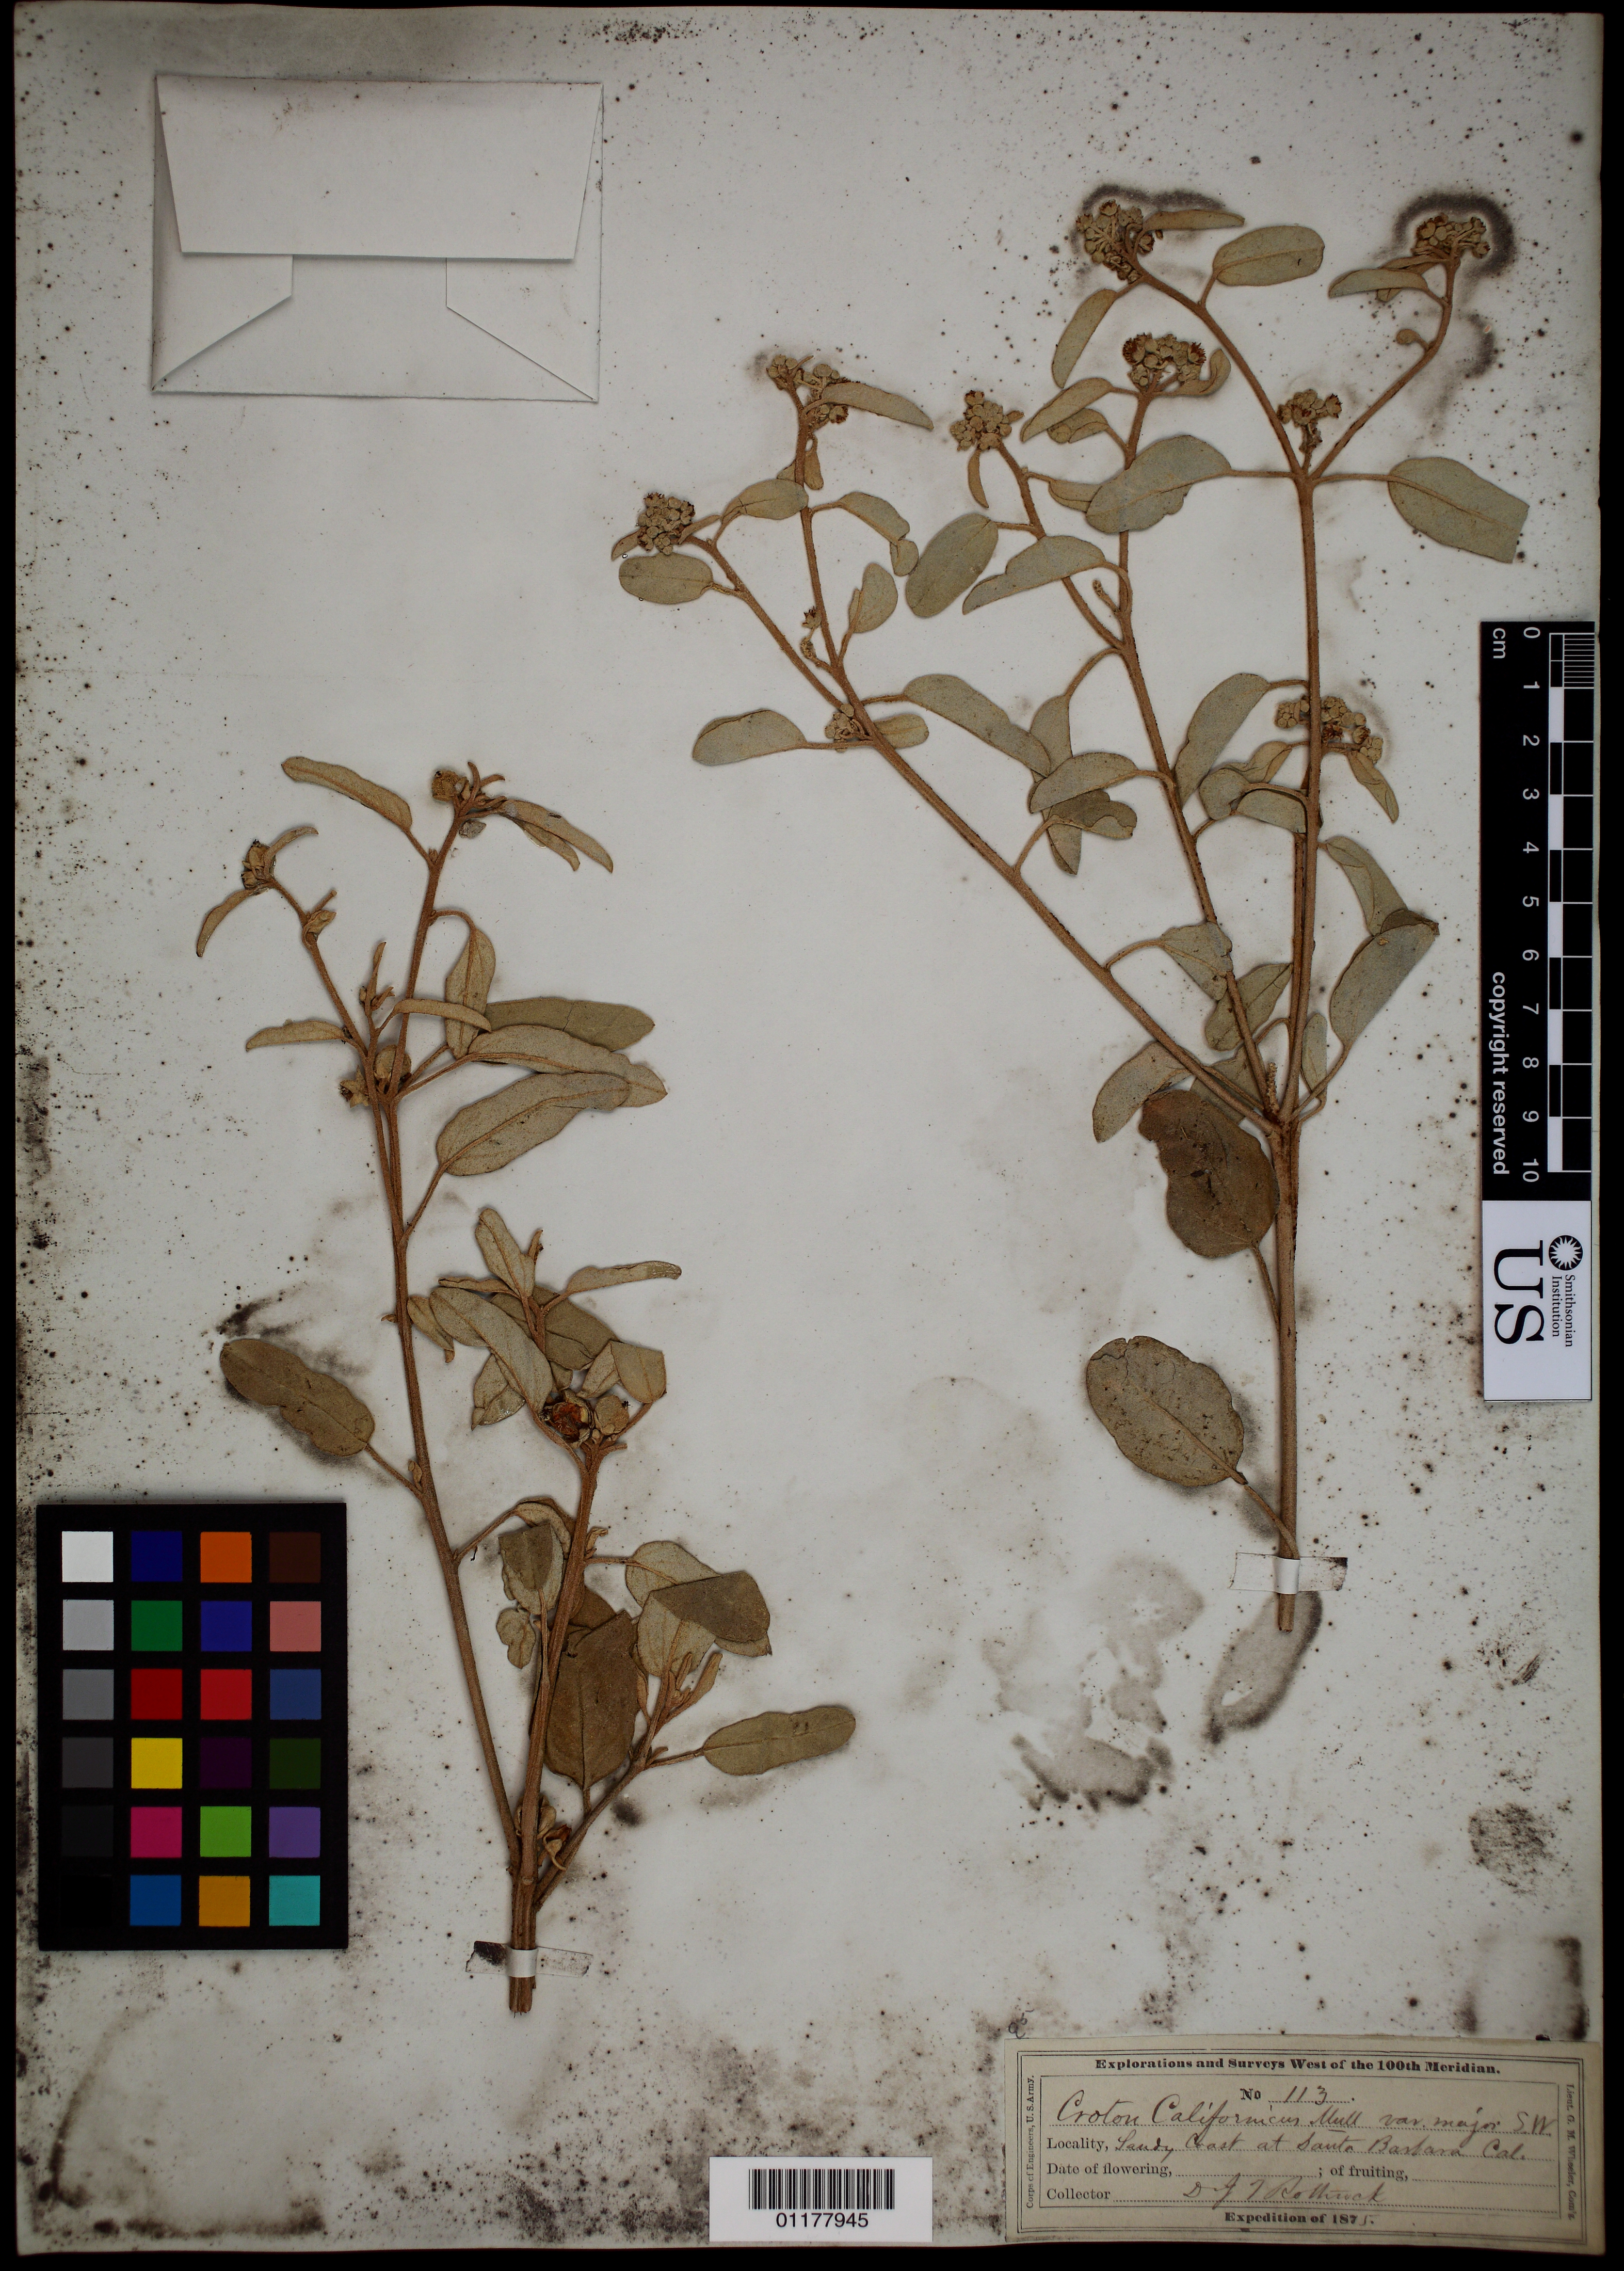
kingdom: Plantae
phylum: Tracheophyta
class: Magnoliopsida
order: Malpighiales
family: Euphorbiaceae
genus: Croton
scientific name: Croton californicus var. major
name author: S. Watson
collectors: J. T. Rothrock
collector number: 113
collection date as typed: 1875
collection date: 1875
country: United States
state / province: California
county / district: Santa Barbara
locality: Sandy coast at Santa Barbara.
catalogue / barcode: US 1